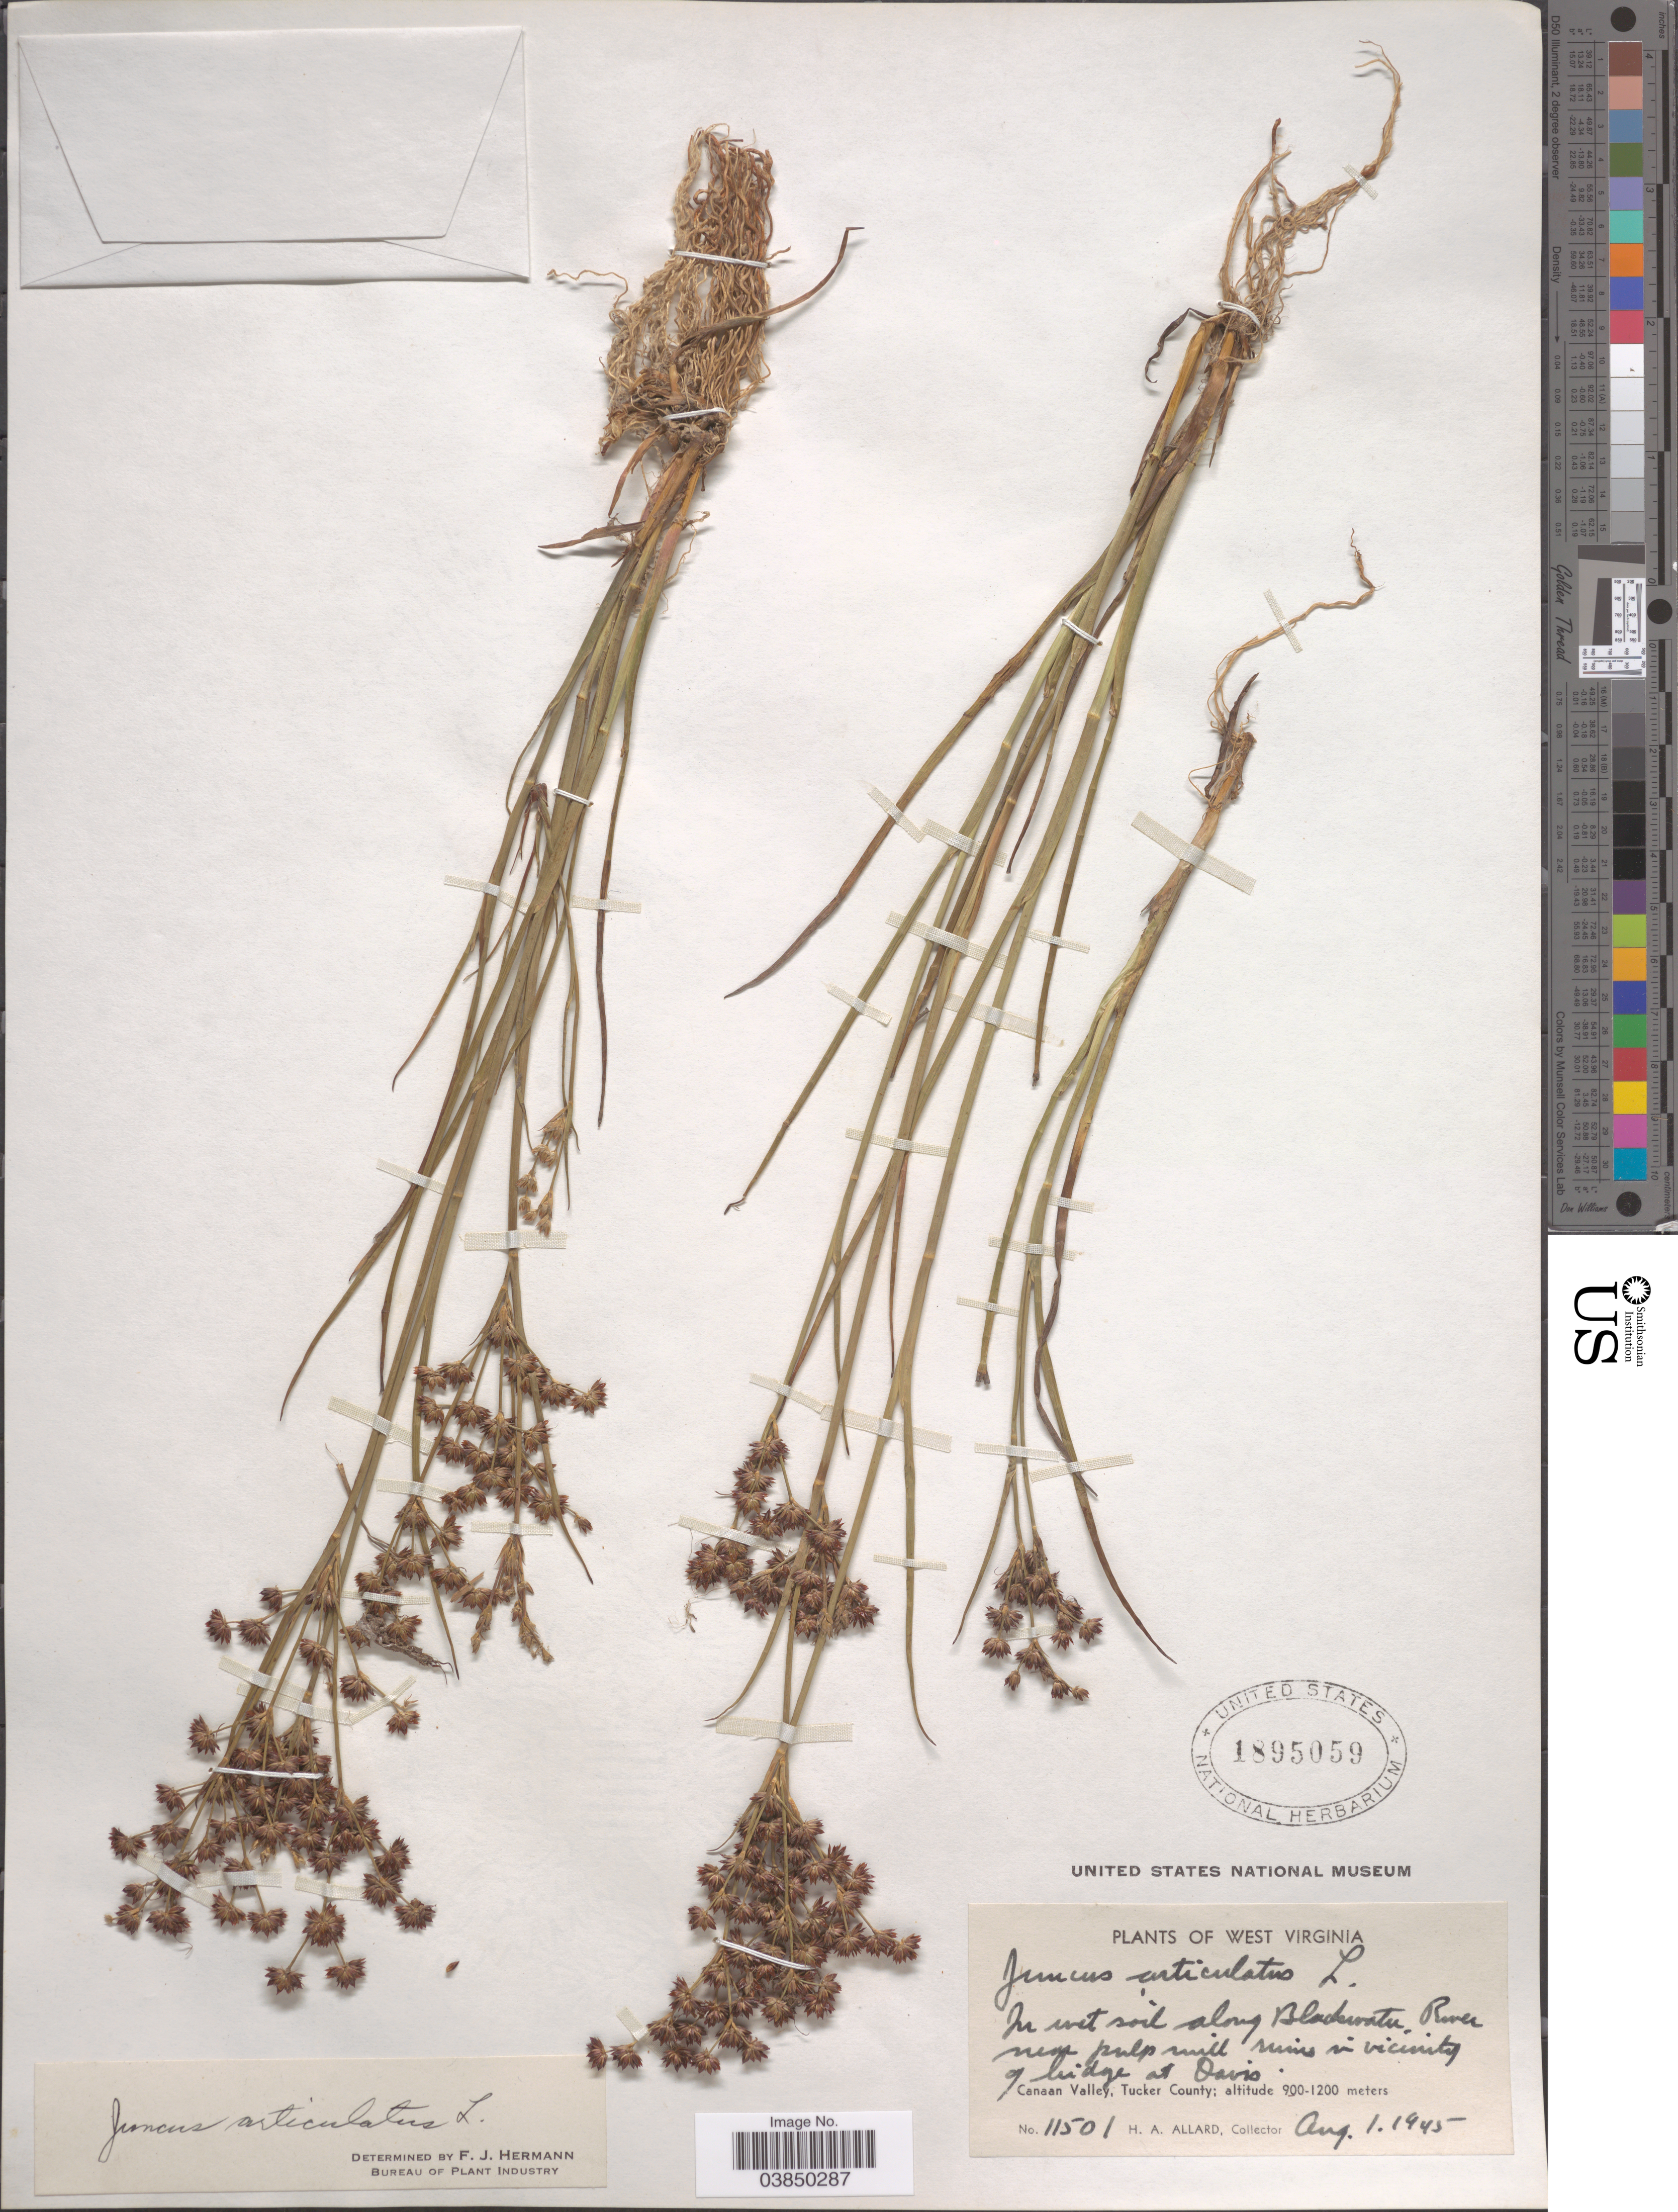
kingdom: Plantae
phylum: Tracheophyta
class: Liliopsida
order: Poales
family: Juncaceae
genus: Juncus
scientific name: Juncus articulatus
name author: L.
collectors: H. A. Allard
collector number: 11501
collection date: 1945-08-01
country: United States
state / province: West Virginia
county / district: Tucker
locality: Along Blackwater River near pulp mill ruins in vicinity of bridge at Davis. Canaan Valley, Tucker County.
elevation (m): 900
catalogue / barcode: US 1895059